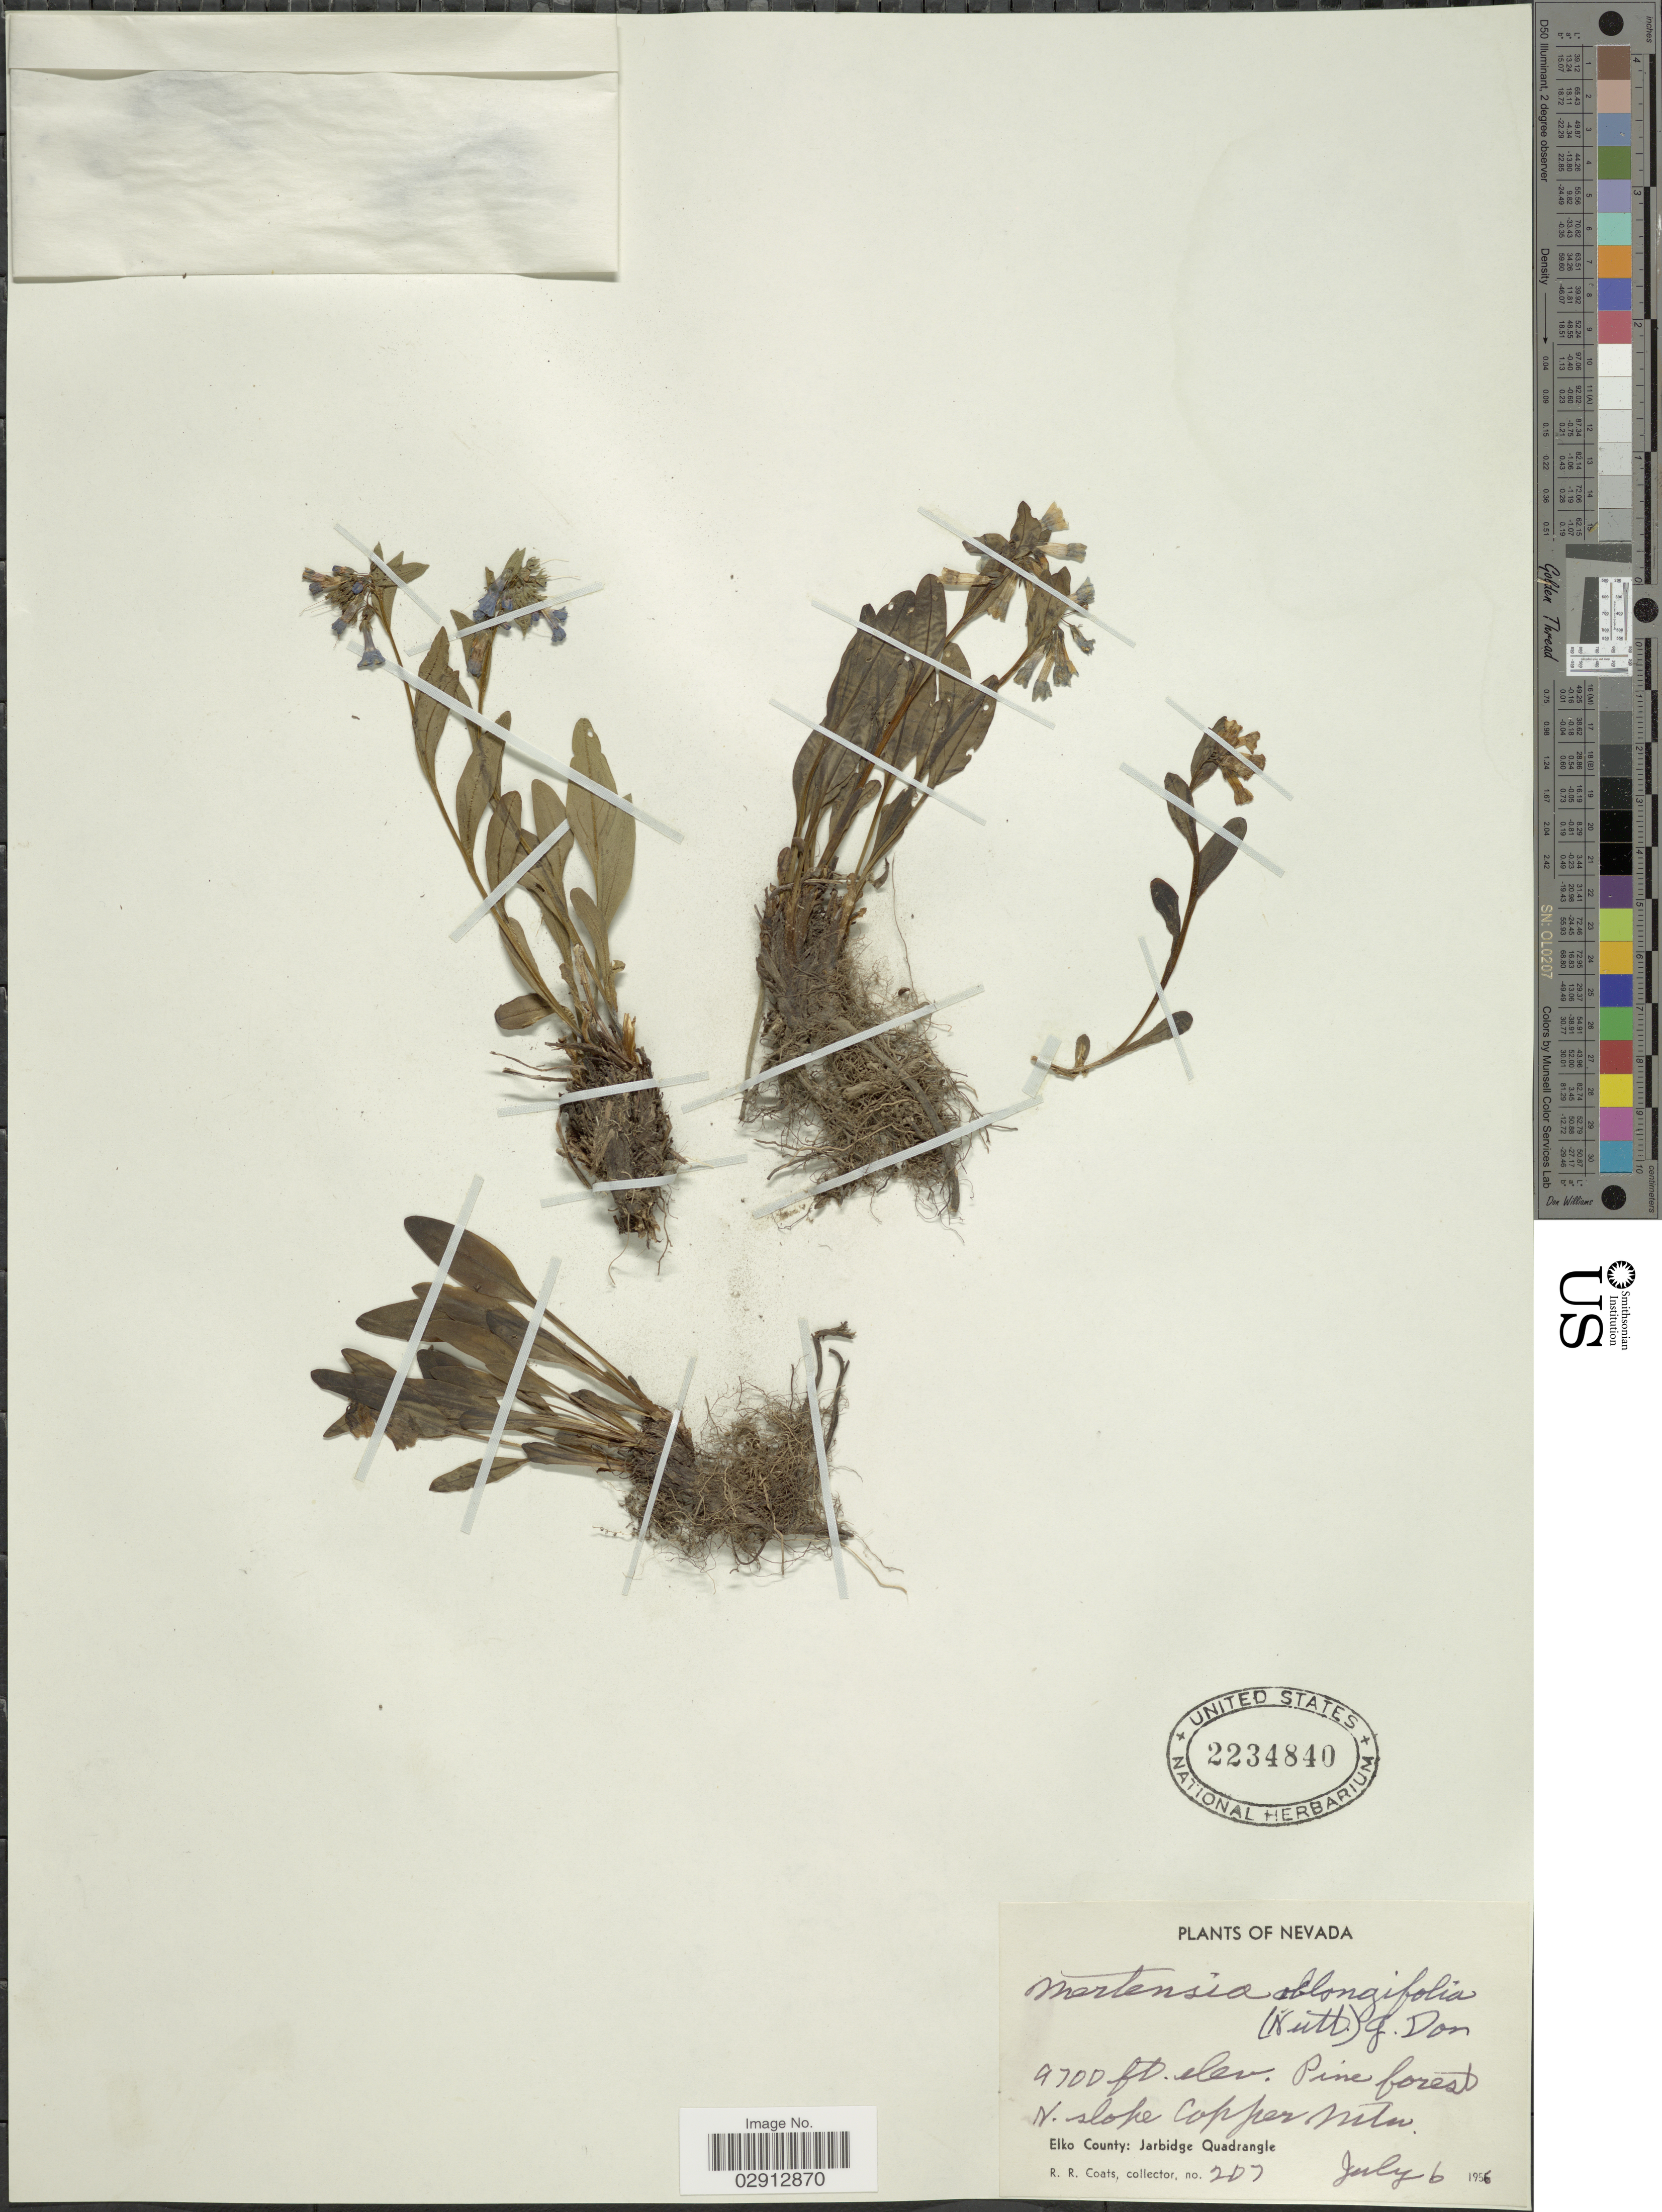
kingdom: Plantae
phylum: Tracheophyta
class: Magnoliopsida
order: Boraginales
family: Boraginaceae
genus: Mertensia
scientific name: Mertensia oblongifolia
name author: (Nutt.) G. Don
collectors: R. Coats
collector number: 207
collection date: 1956-07-06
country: United States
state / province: Nevada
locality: N. slope Copper Mtn. Elko County: Jarbridge Quedrangle.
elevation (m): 2957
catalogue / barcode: US 2234840